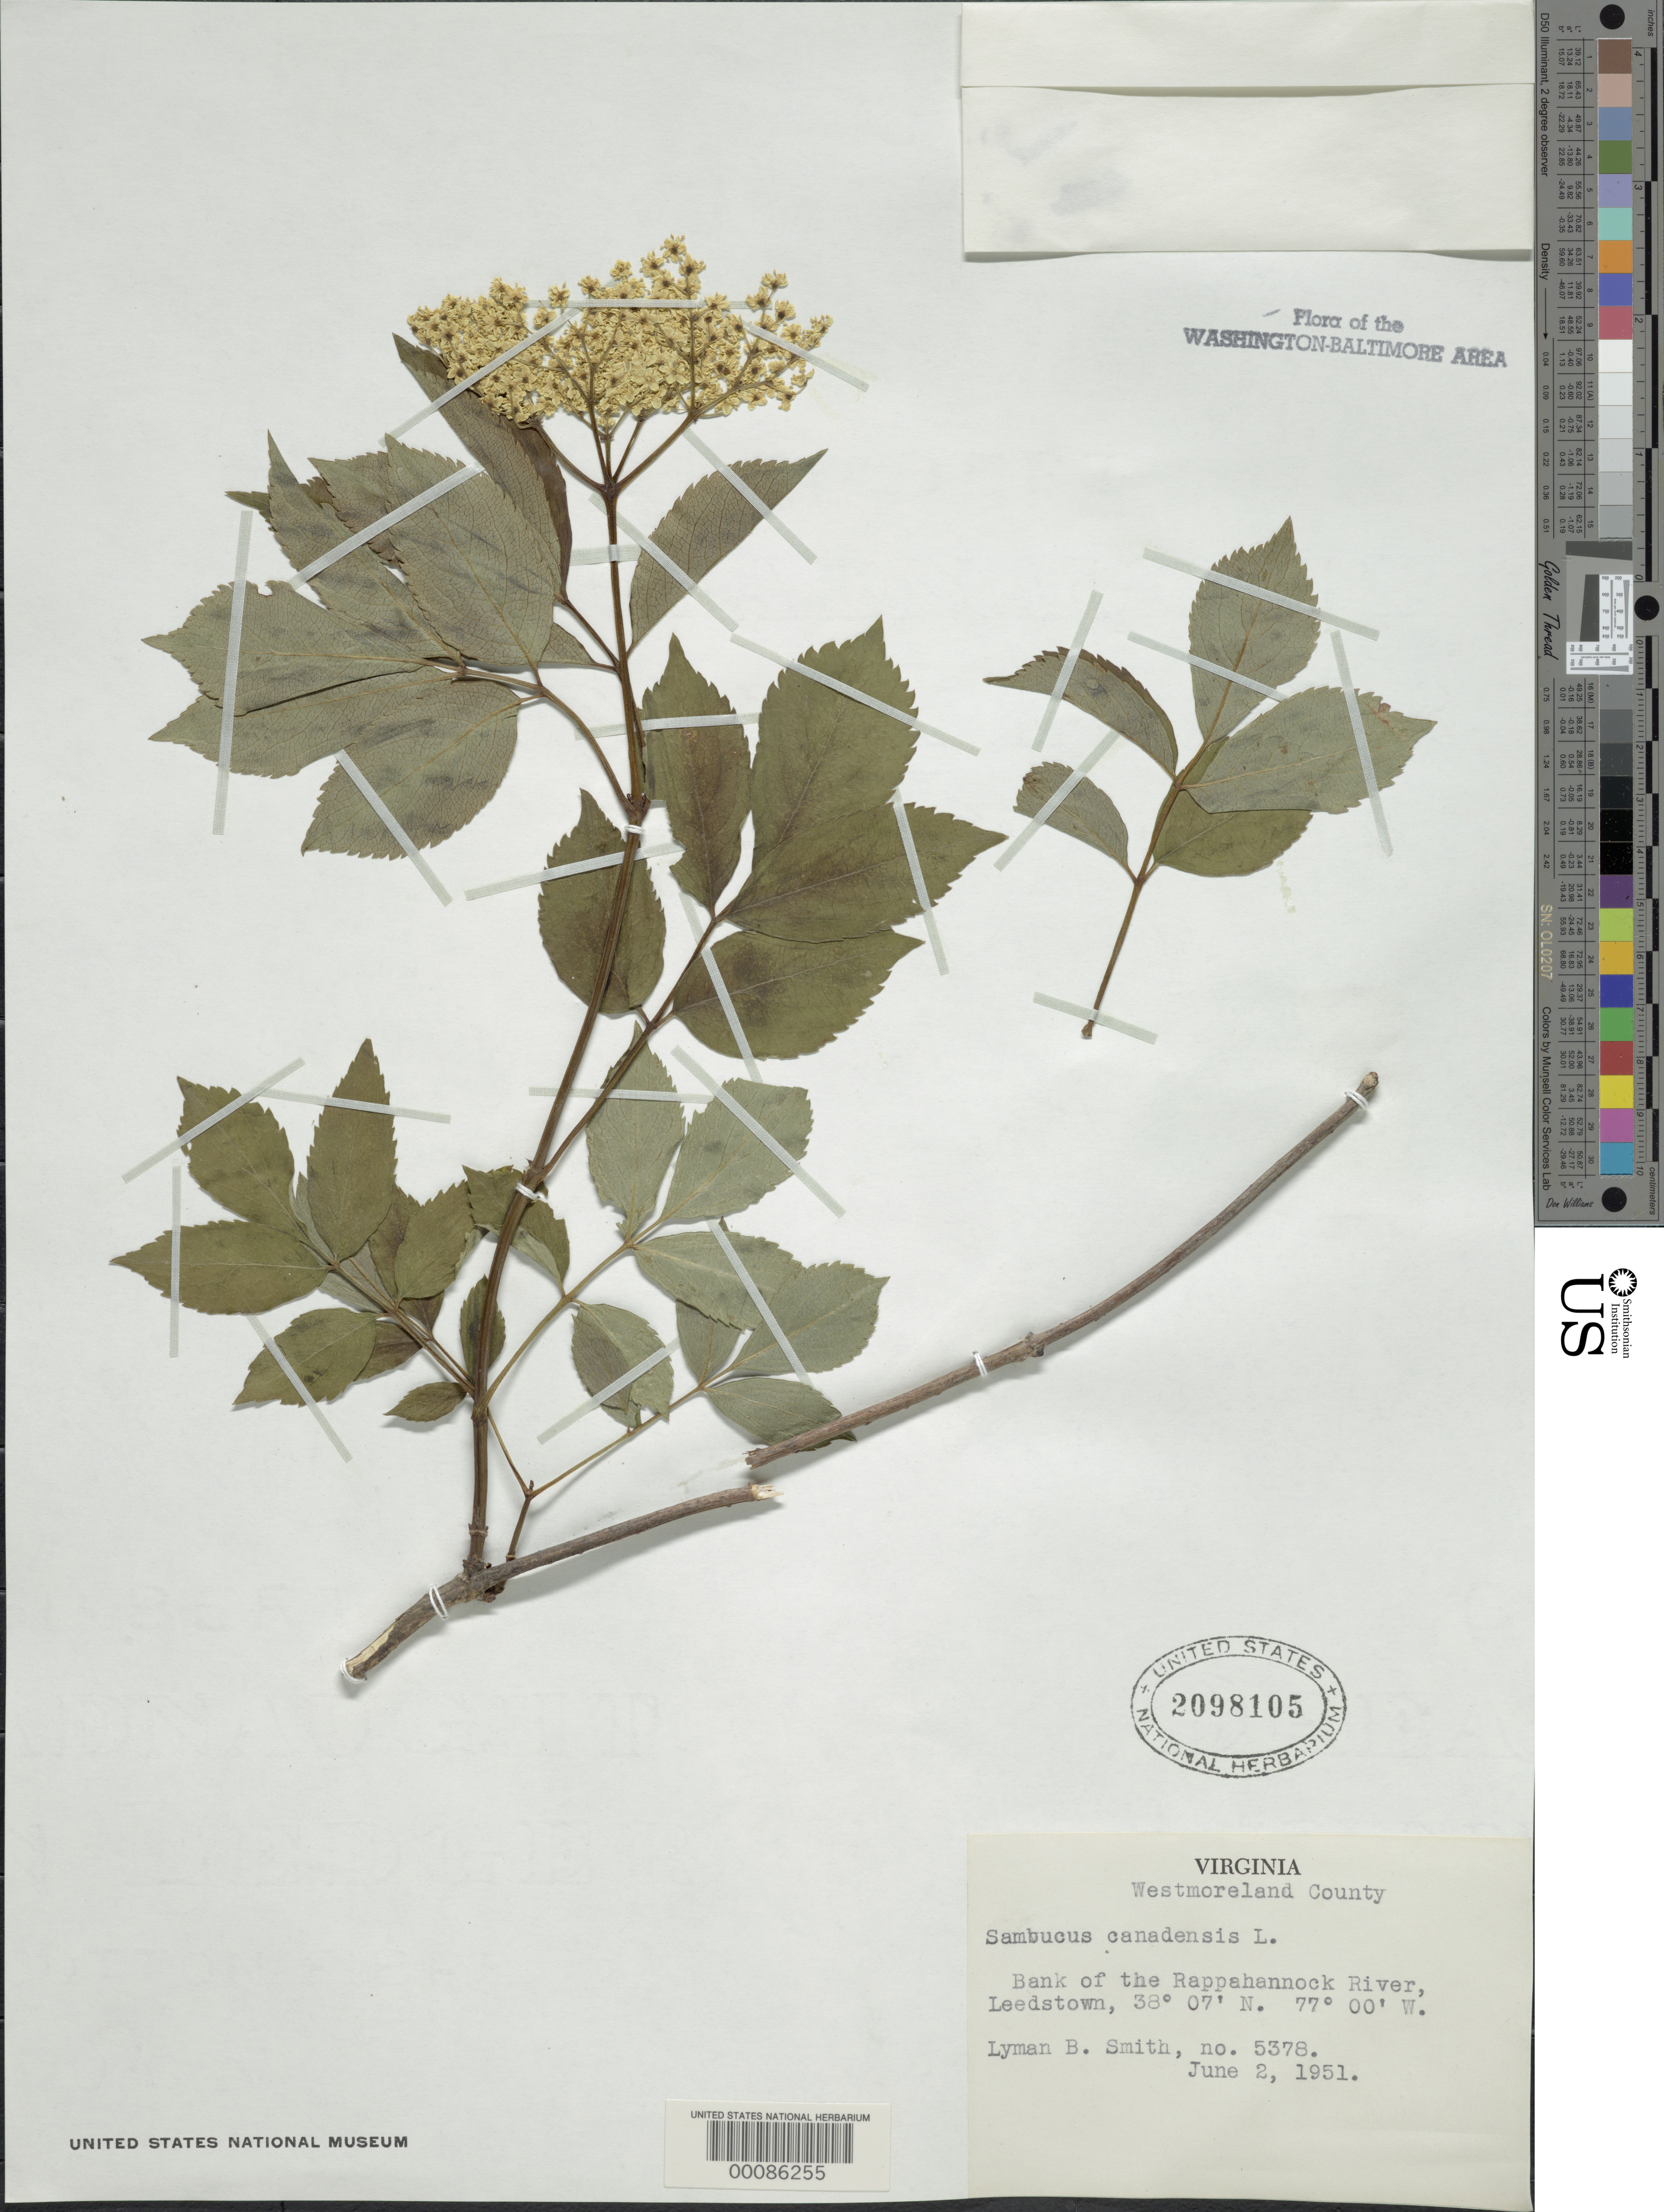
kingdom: Plantae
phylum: Tracheophyta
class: Magnoliopsida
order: Dipsacales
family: Viburnaceae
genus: Sambucus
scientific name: Sambucus canadensis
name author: L.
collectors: L. Smith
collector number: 5378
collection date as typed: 02 Jun 1951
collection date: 1951-06-02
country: United States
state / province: Virginia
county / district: Westmoreland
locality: Leedstown, Rappahannock River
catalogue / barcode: US 2098105